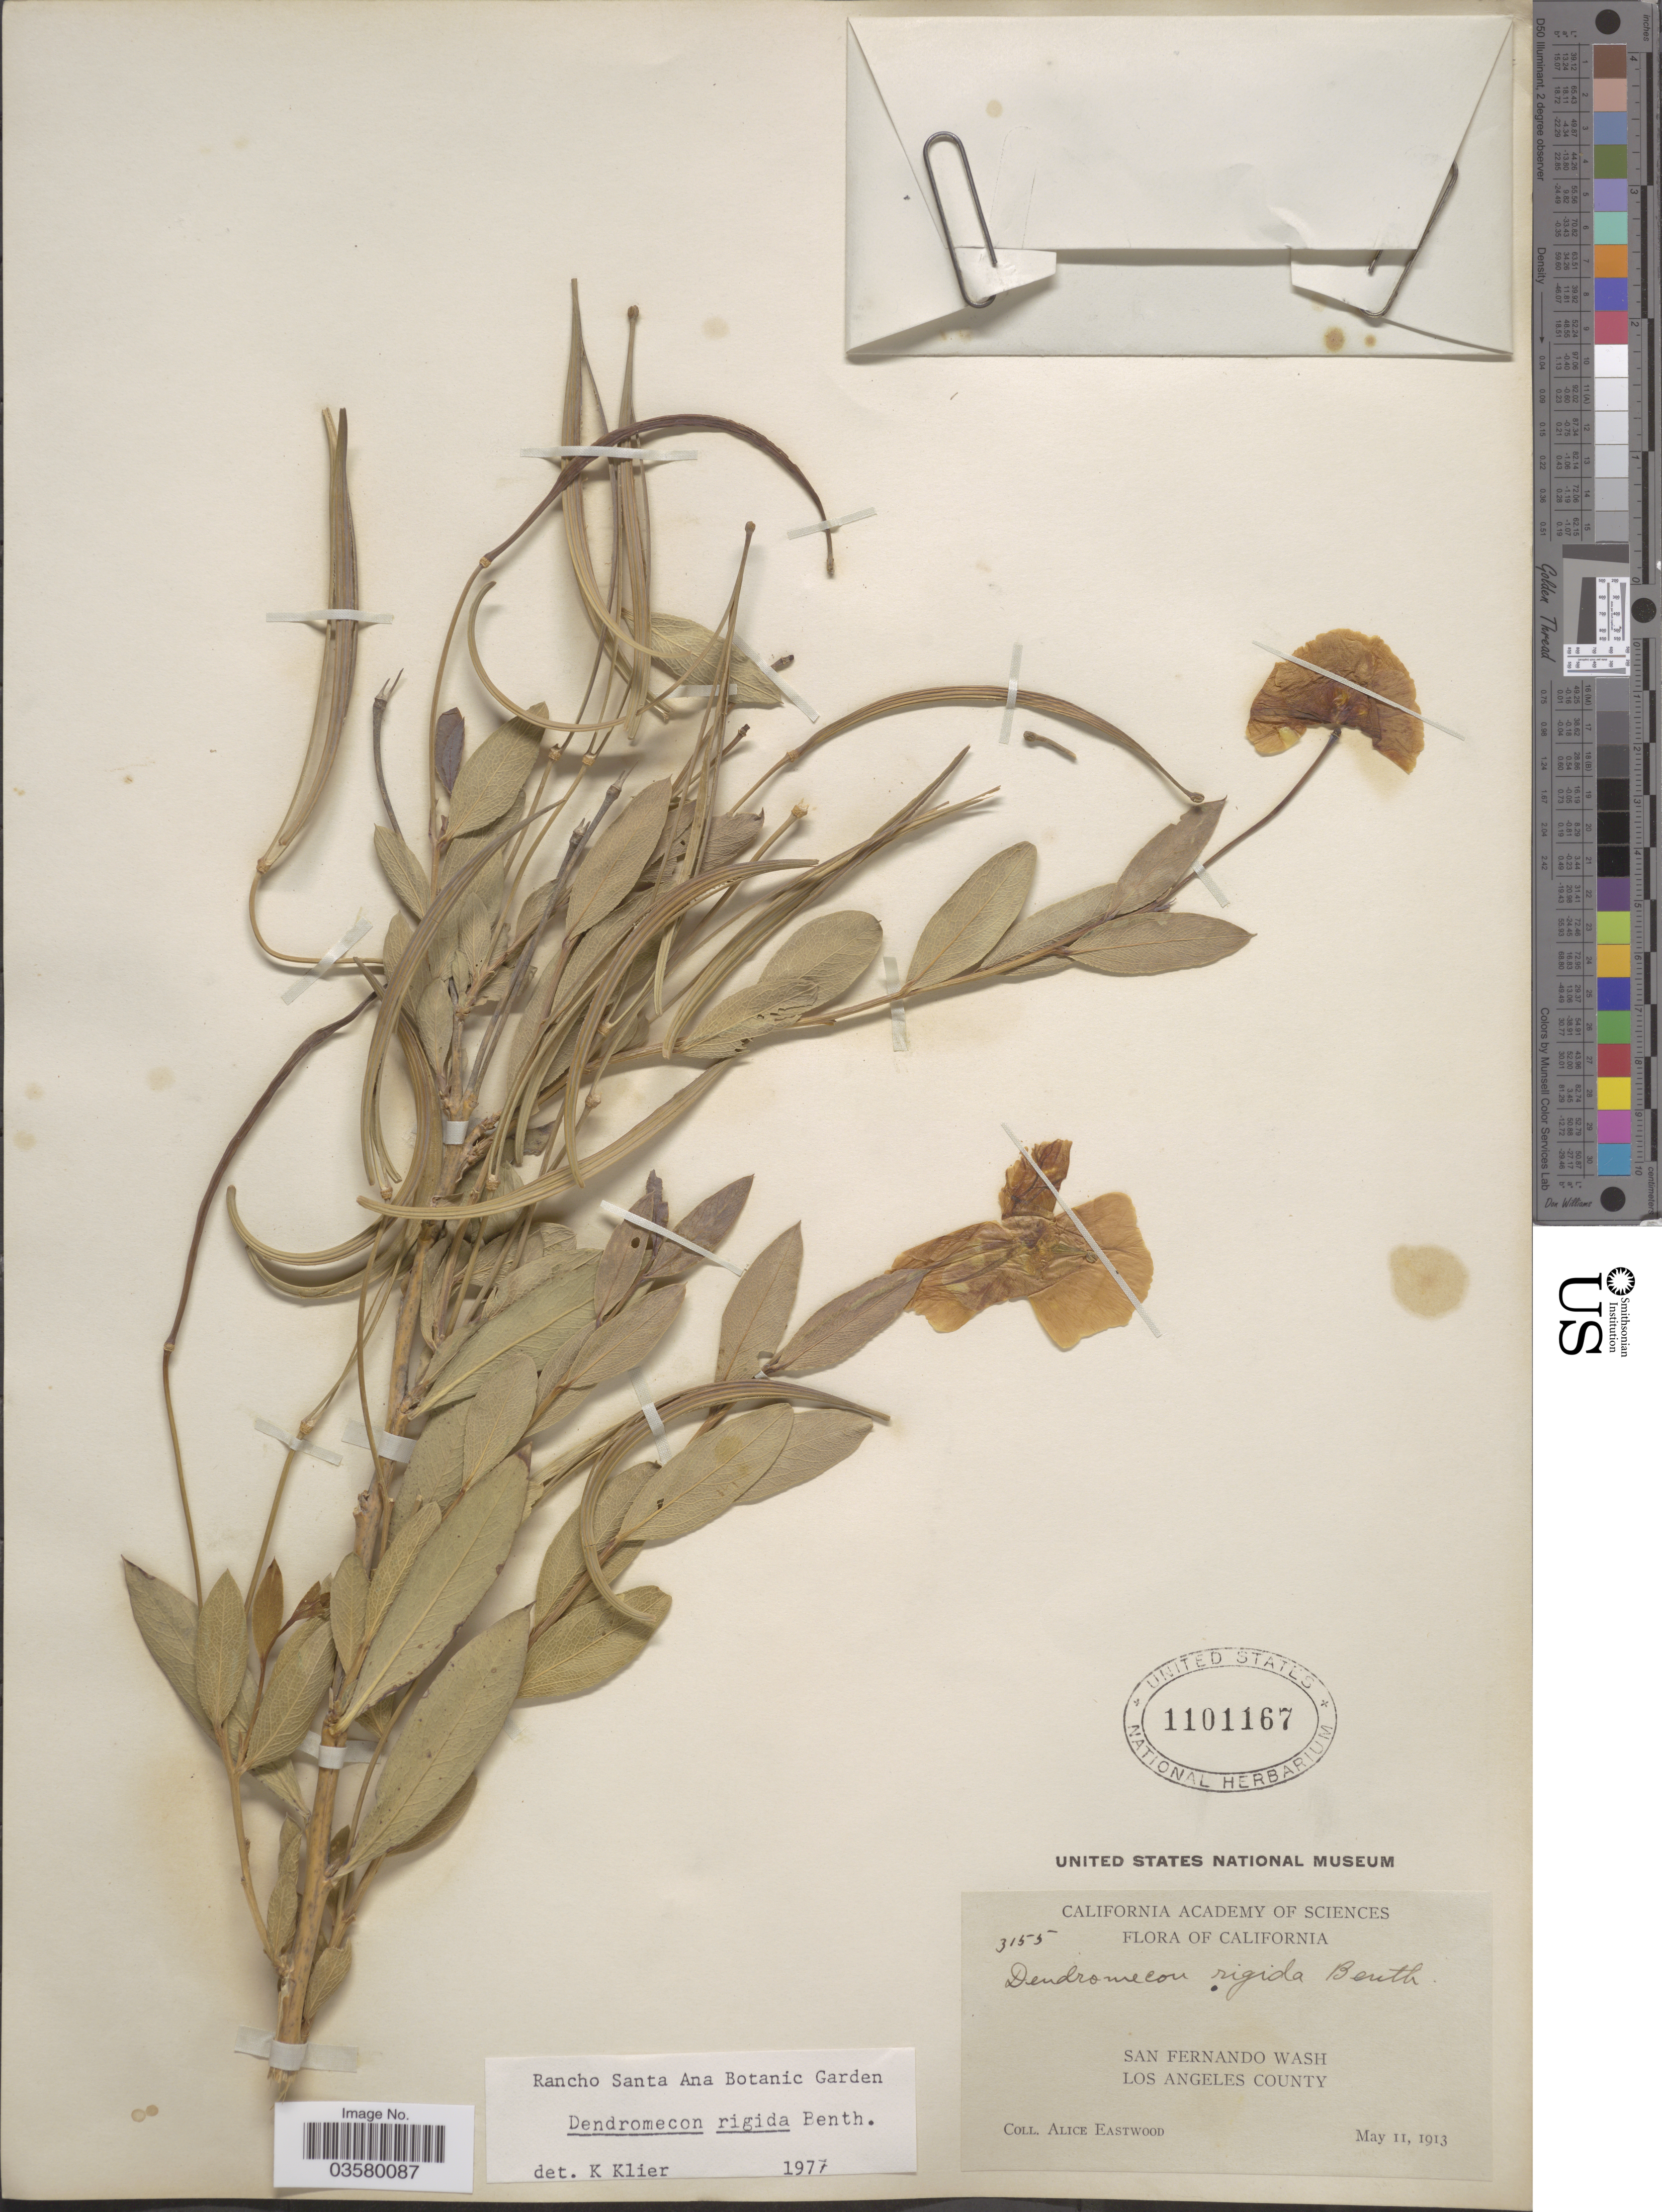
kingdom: Plantae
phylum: Tracheophyta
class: Magnoliopsida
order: Ranunculales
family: Papaveraceae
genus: Dendromecon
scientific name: Dendromecon rigida subsp. rigida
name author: Benth.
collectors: A. Eastwood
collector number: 3155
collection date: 1913-05-11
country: United States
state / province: California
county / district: Los Angeles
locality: San Fernando Wash, Los Angeles County.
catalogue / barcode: US 1101167